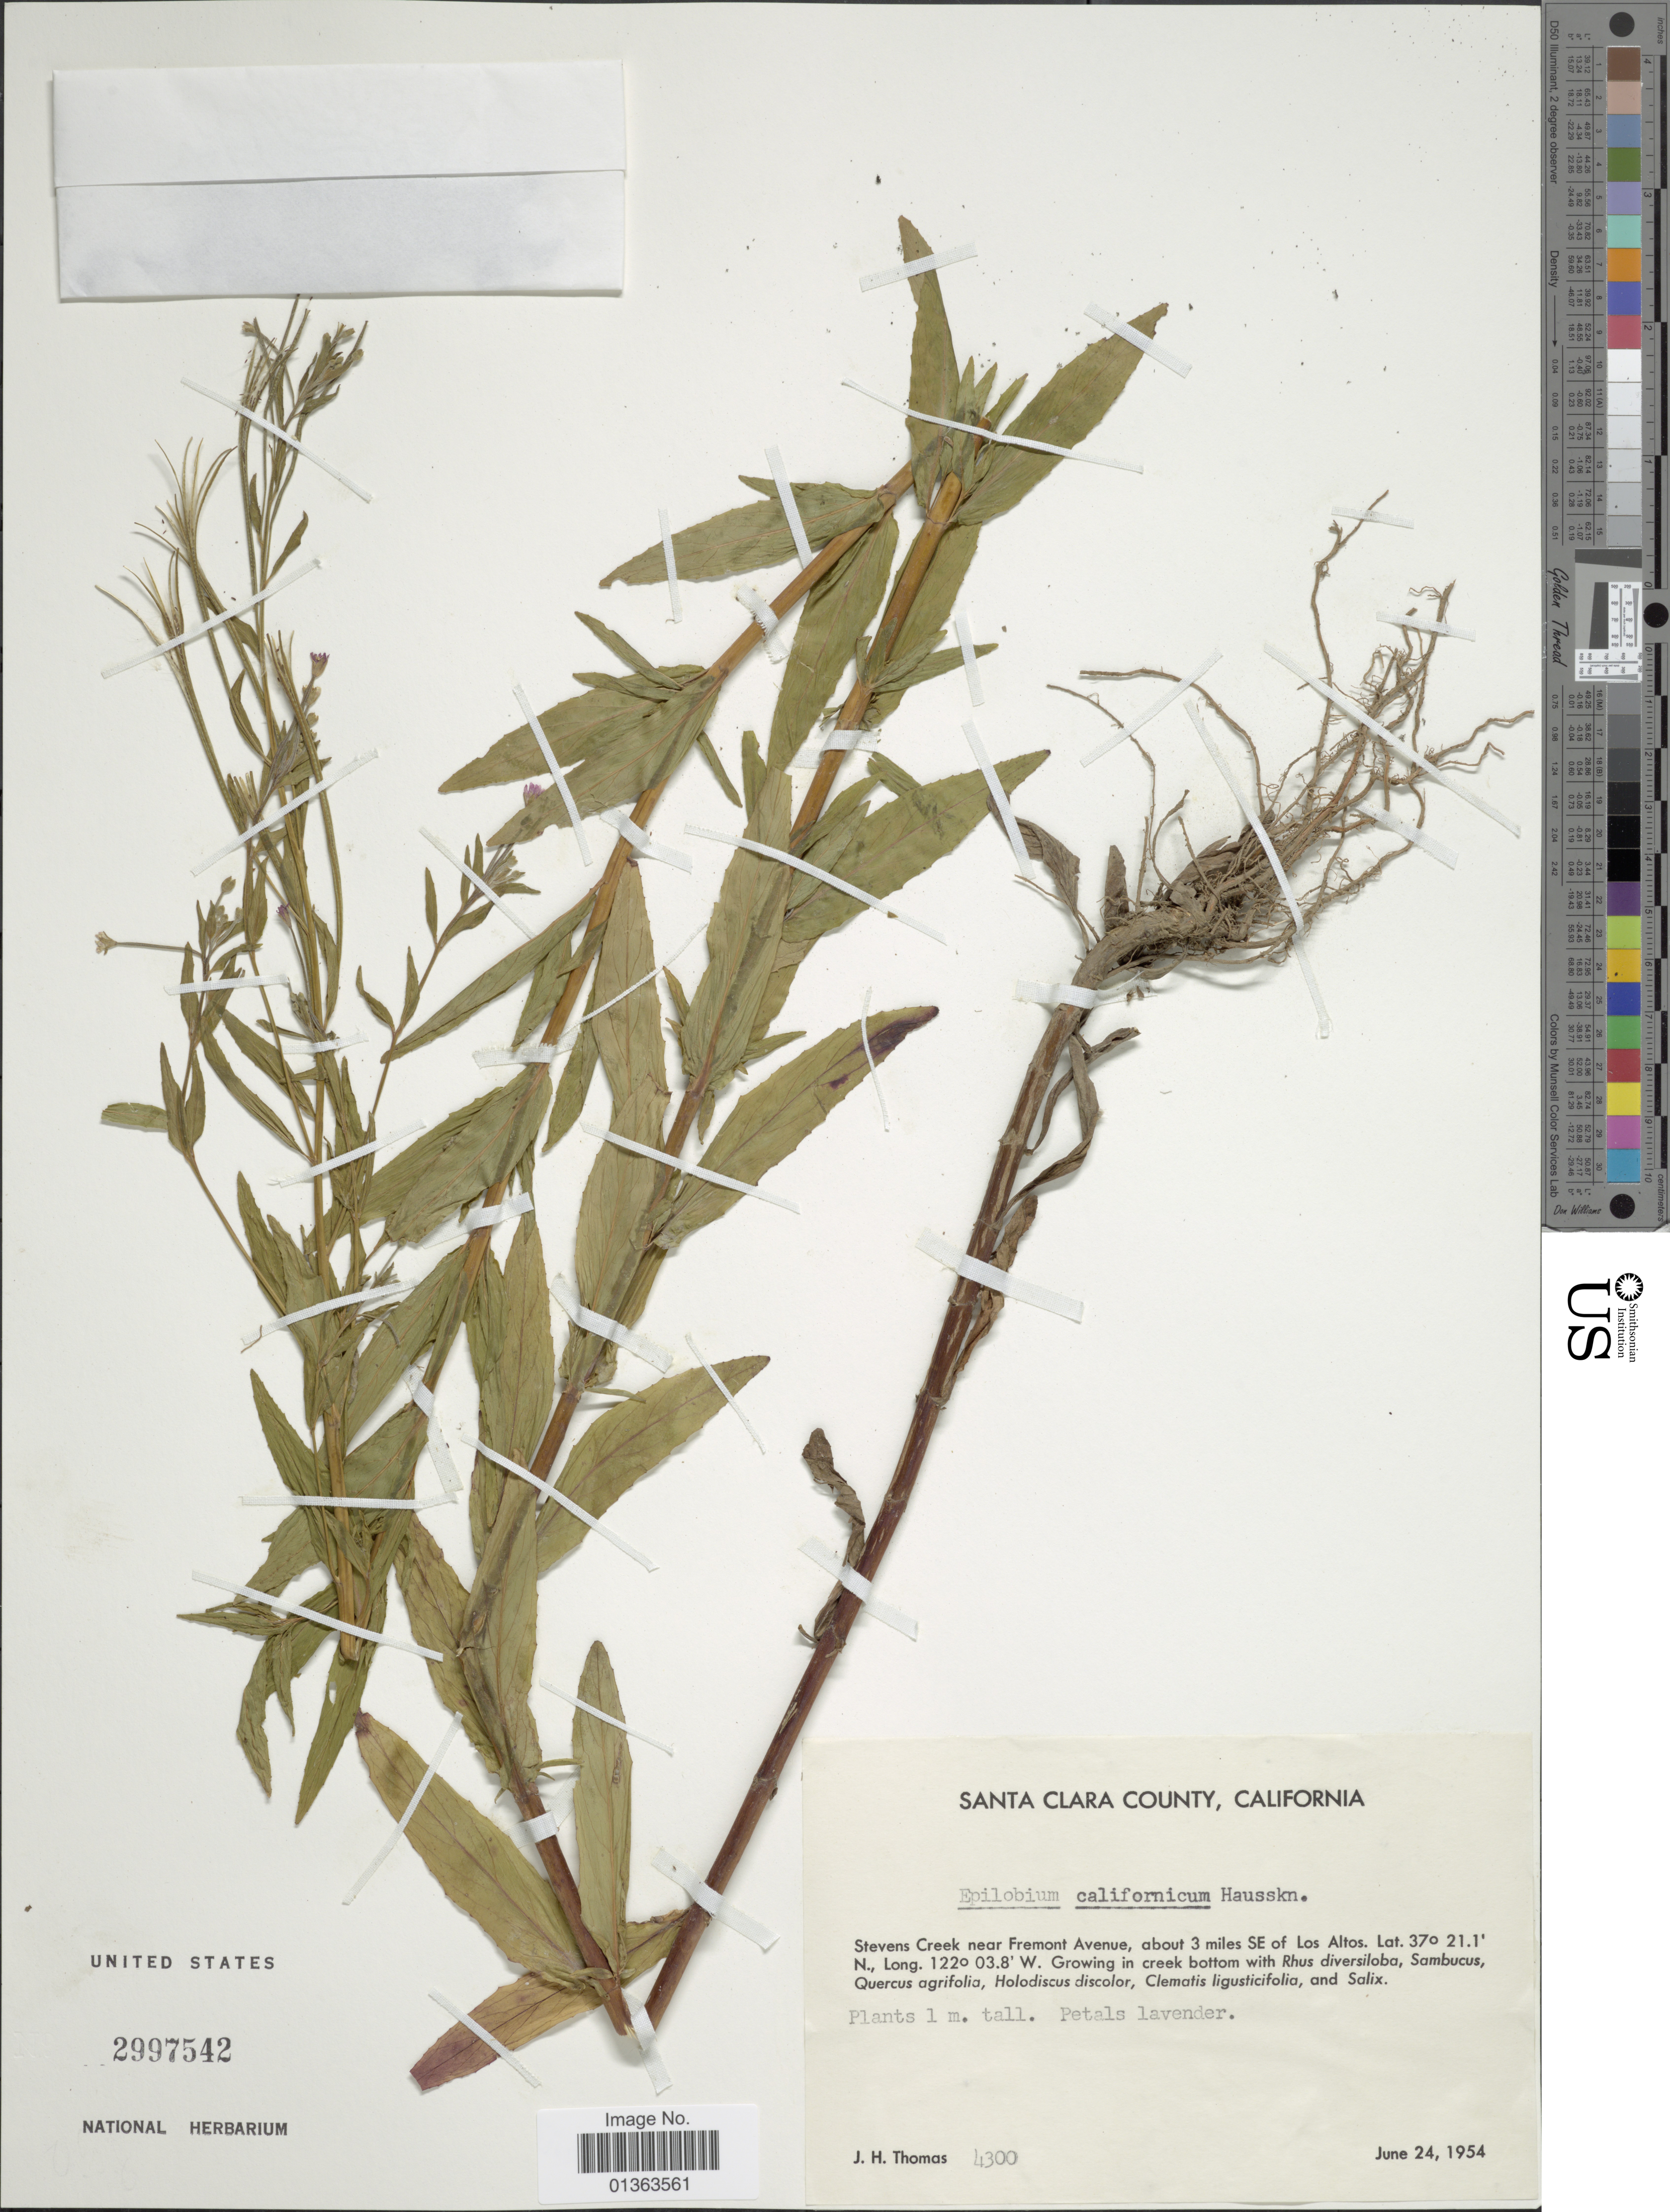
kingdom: Plantae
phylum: Tracheophyta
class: Magnoliopsida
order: Myrtales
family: Onagraceae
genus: Epilobium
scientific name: Epilobium ciliatum subsp. ciliatum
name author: Raf.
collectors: J. H. Thomas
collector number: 4300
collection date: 1954-06-24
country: United States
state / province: California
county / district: Santa Clara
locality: Santa Clara County, Stevens Creek near Fremont Avenue, about 3 miles SE of Los Altos.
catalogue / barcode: US 2997542